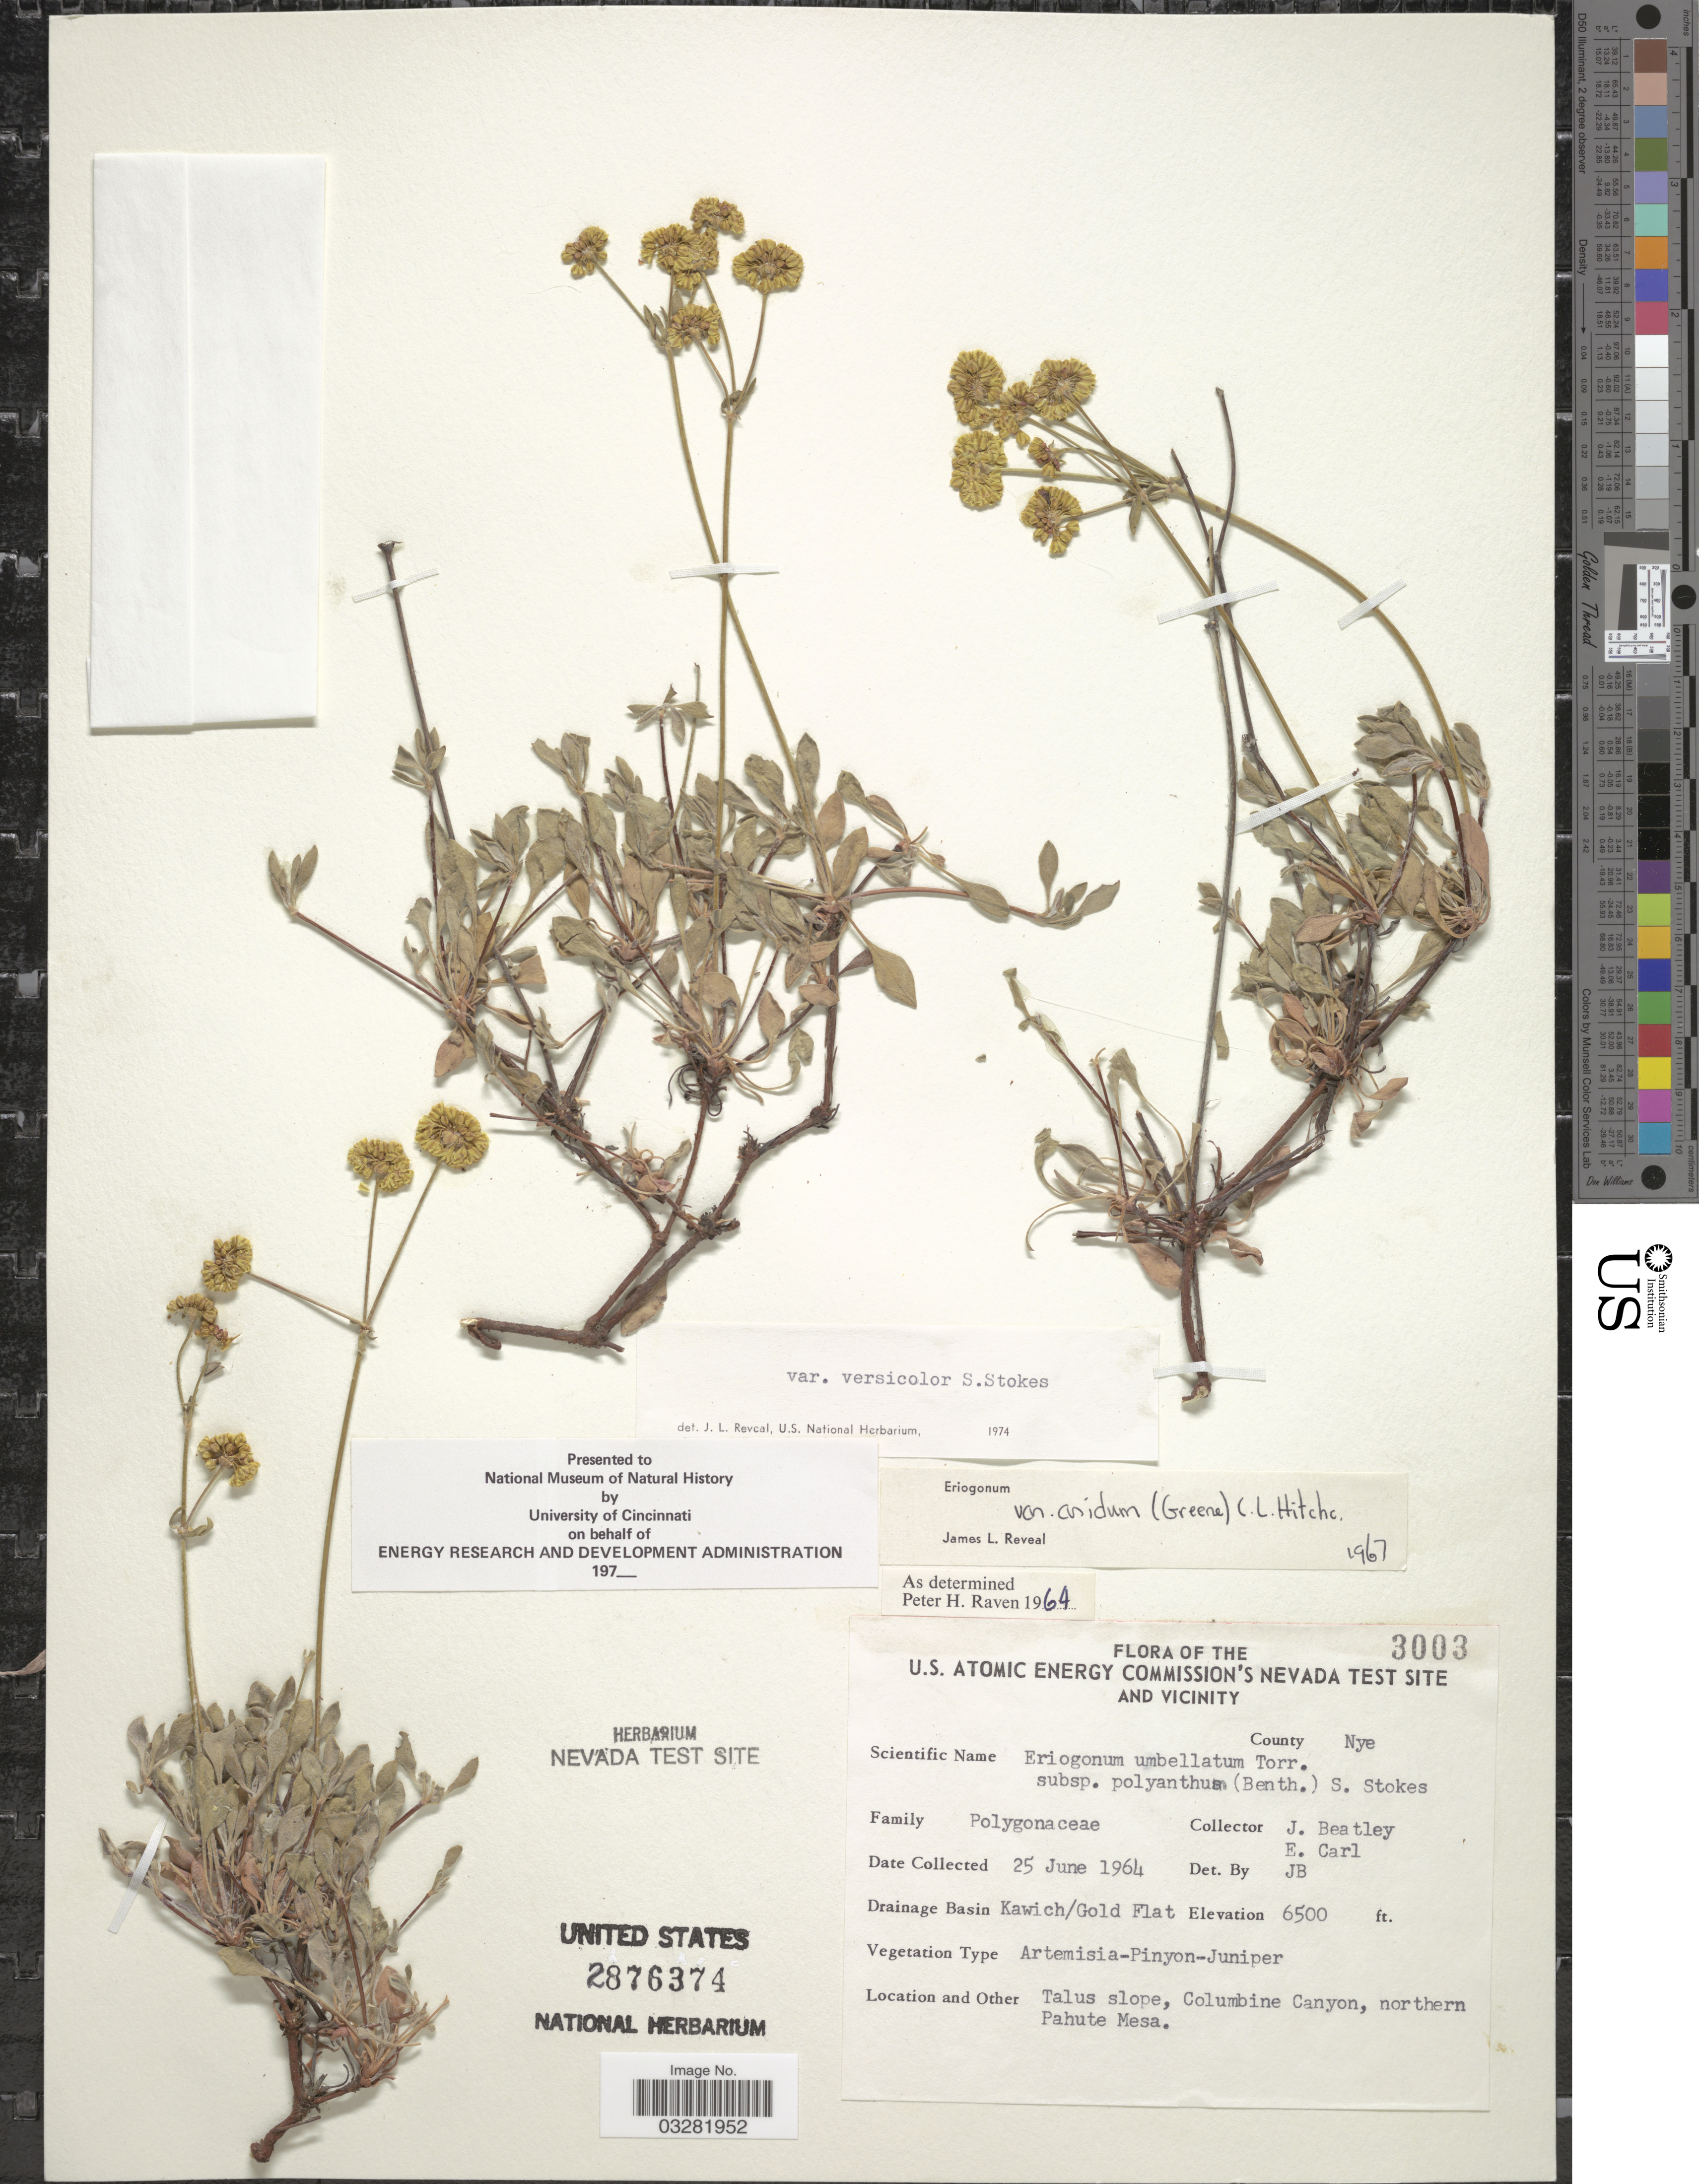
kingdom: Plantae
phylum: Tracheophyta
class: Magnoliopsida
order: Caryophyllales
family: Polygonaceae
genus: Eriogonum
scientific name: Eriogonum umbellatum var. versicolor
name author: S. Stokes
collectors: J. C. Beatley & E. Carl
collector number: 3003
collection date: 1964-06-25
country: United States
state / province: Nevada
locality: The U.S. Atomic Energy Commission's Nevada Test Site and Vicinity. County Nye. Drainage Basin Kawich/ Gold Flat. Talus slope, Columbine Canyon, northern Pahute Mesa.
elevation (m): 1981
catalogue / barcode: US 2876374